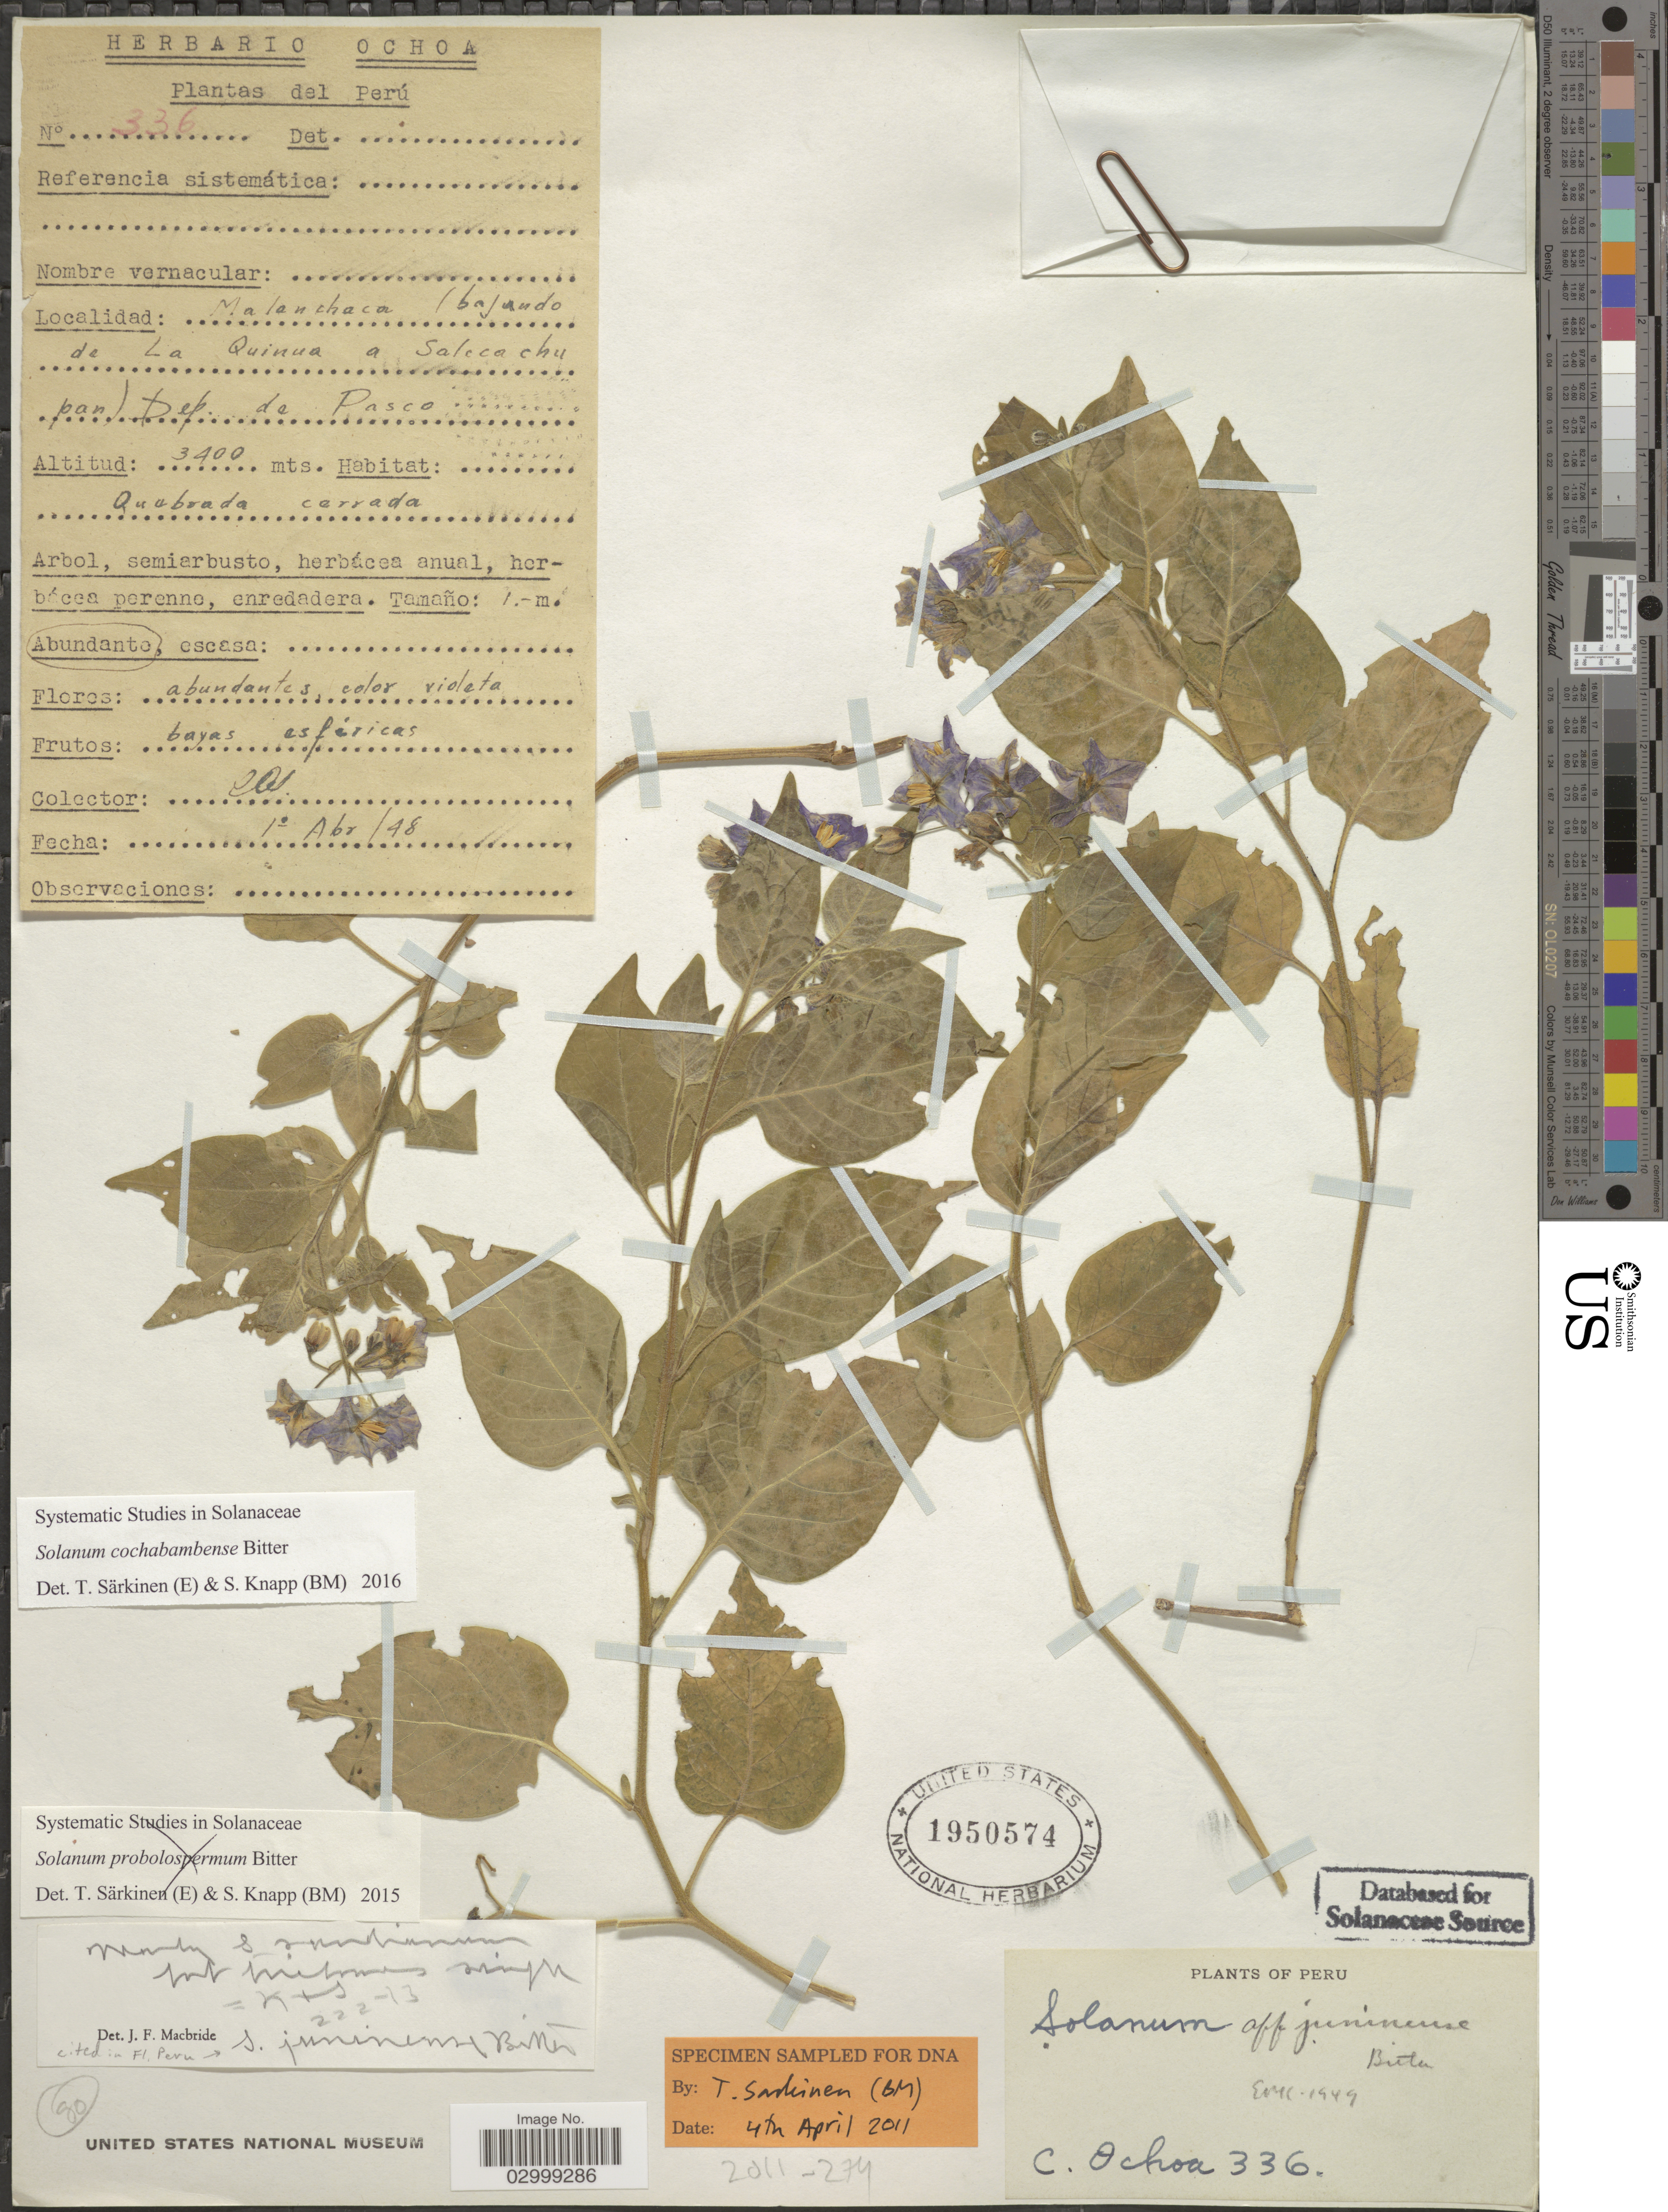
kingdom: Plantae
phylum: Tracheophyta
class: Magnoliopsida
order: Solanales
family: Solanaceae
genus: Solanum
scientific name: Solanum cochabambense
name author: Bitter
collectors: C. Ochoa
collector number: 336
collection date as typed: Transcribed d/m/y: 1/4/48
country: Peru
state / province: Pasco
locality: Malenchaca (bajando de La Quinua a Salecachupan) Dep. de Pasco.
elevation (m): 3400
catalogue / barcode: US 1950574